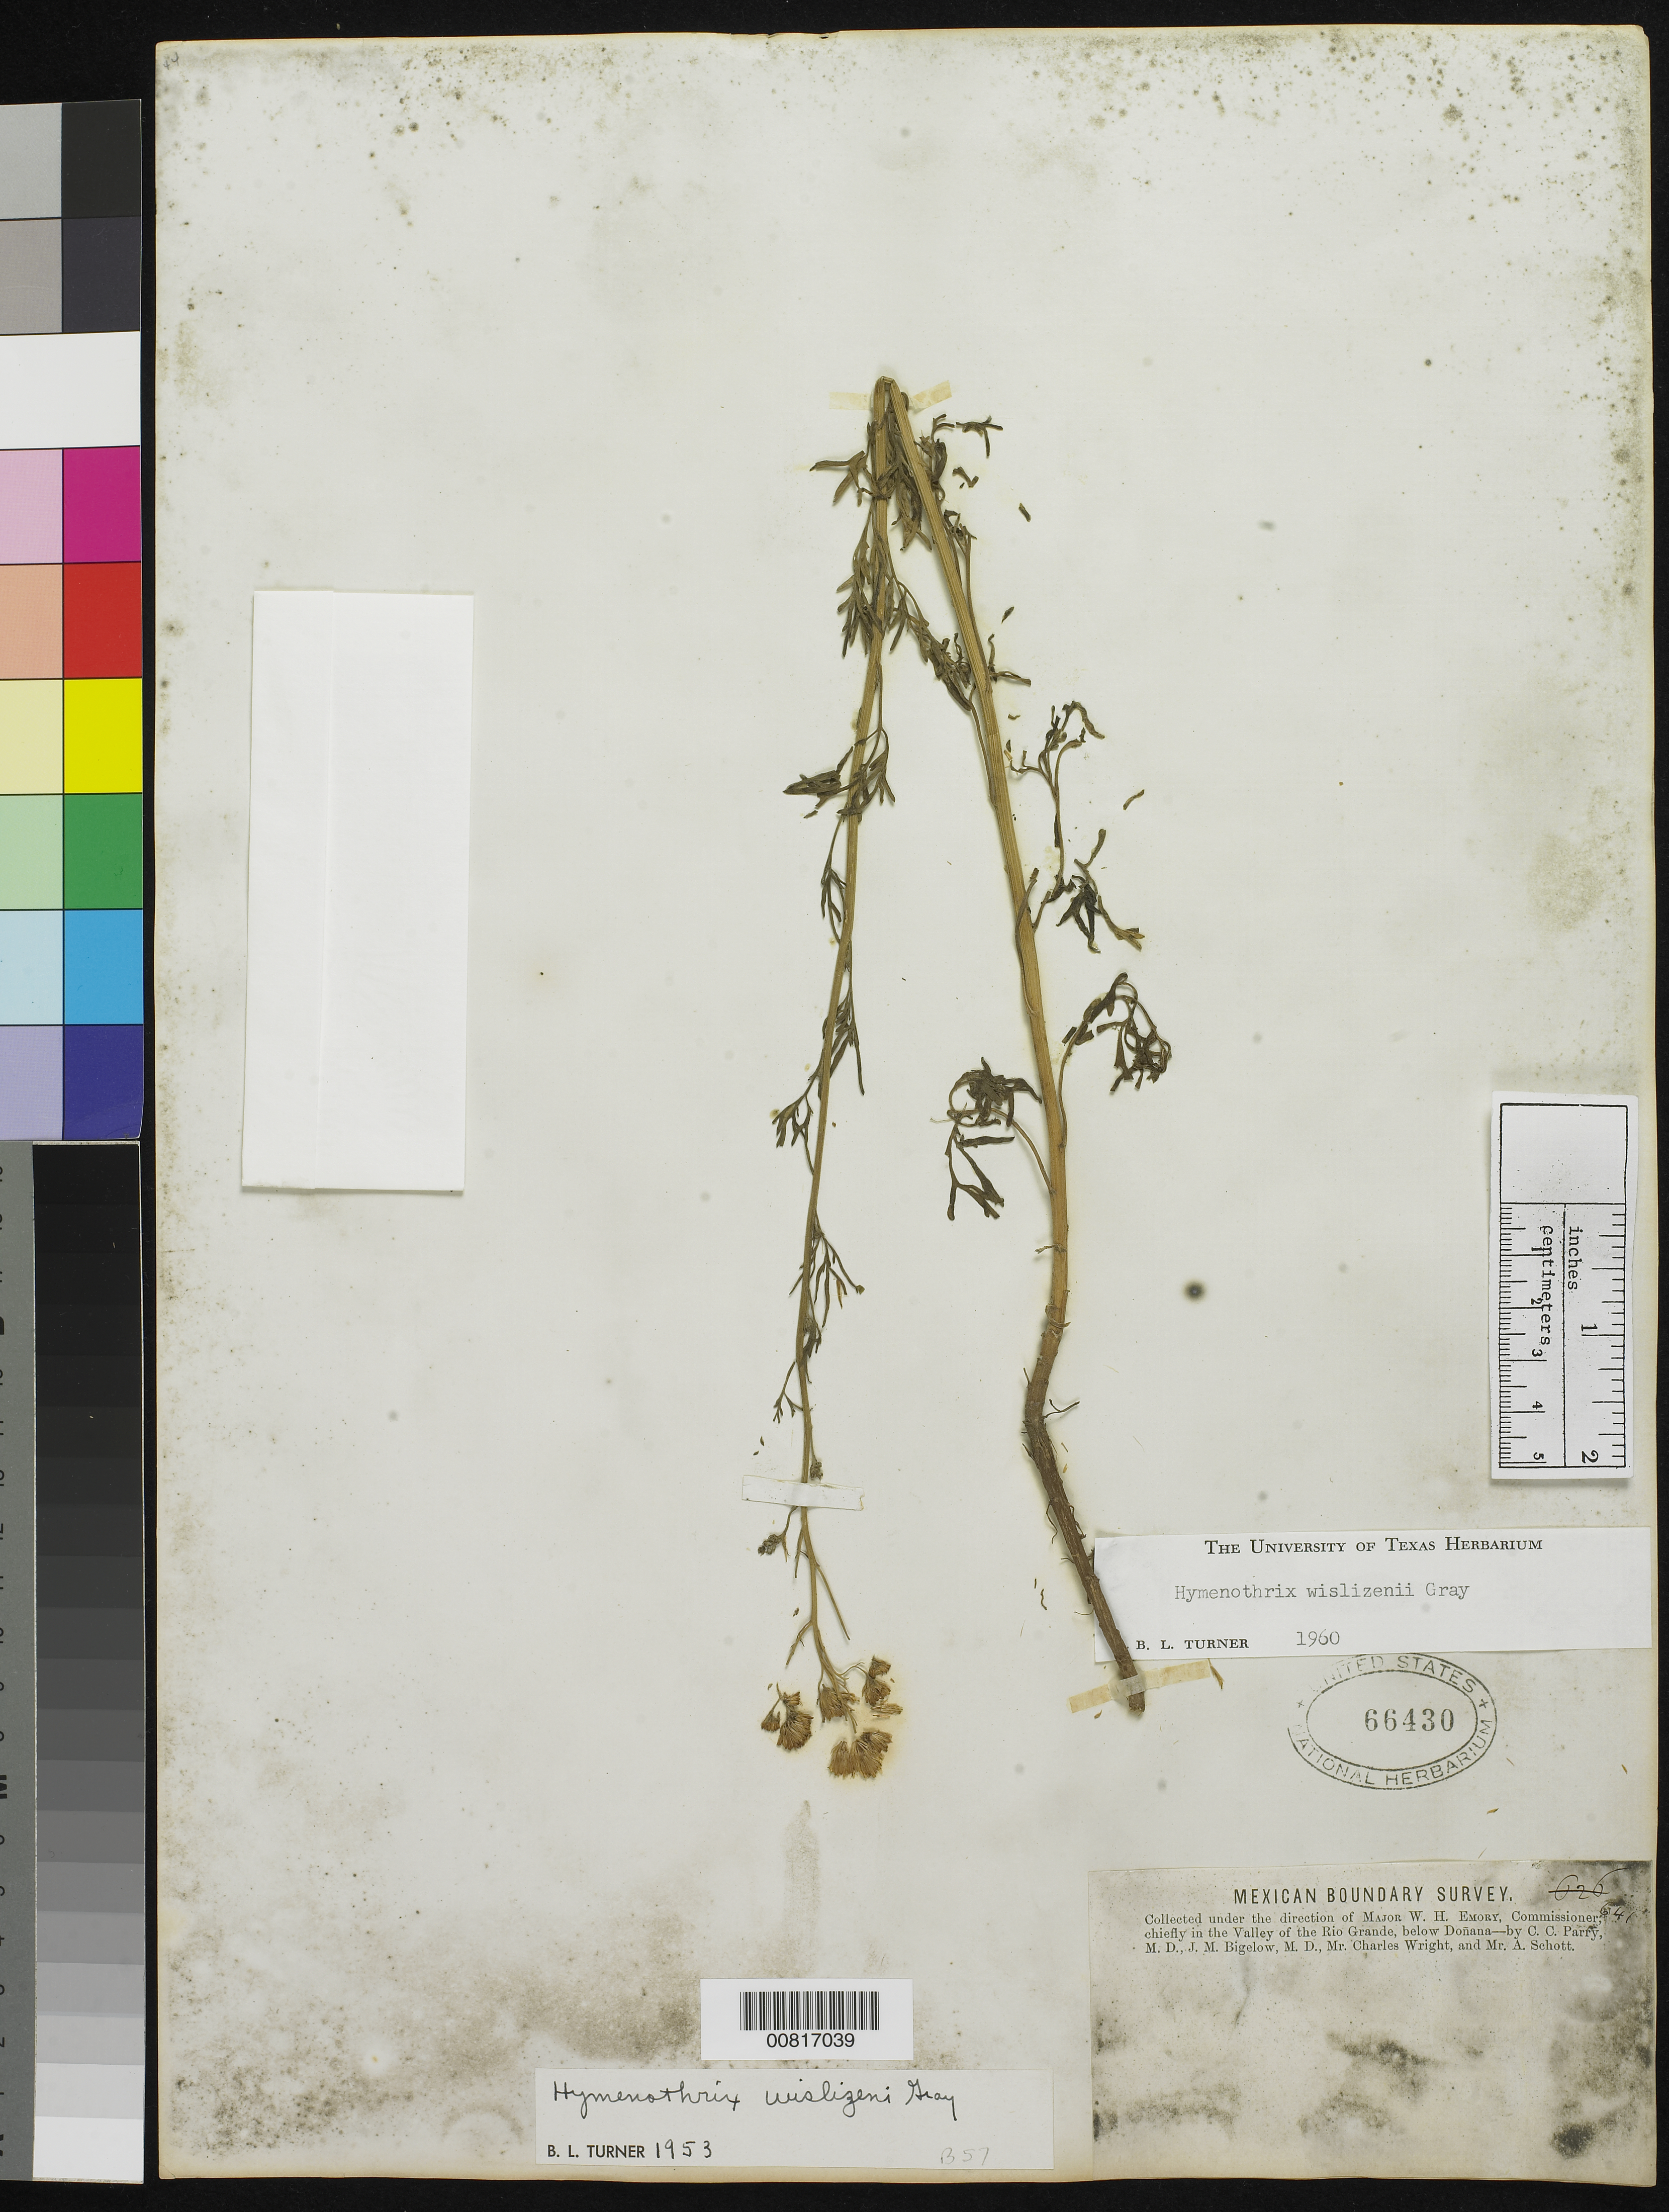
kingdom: Plantae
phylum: Tracheophyta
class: Magnoliopsida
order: Asterales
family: Asteraceae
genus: Hymenothrix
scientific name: Hymenothrix wislizenii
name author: A. Gray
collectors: C. C. Parry, J. M. Bigelow, C. Wright & A. C. V. Schott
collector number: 641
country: United States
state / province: New Mexico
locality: Valley of the Rio Grande, below Doñana, New Mexico.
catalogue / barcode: US 66430